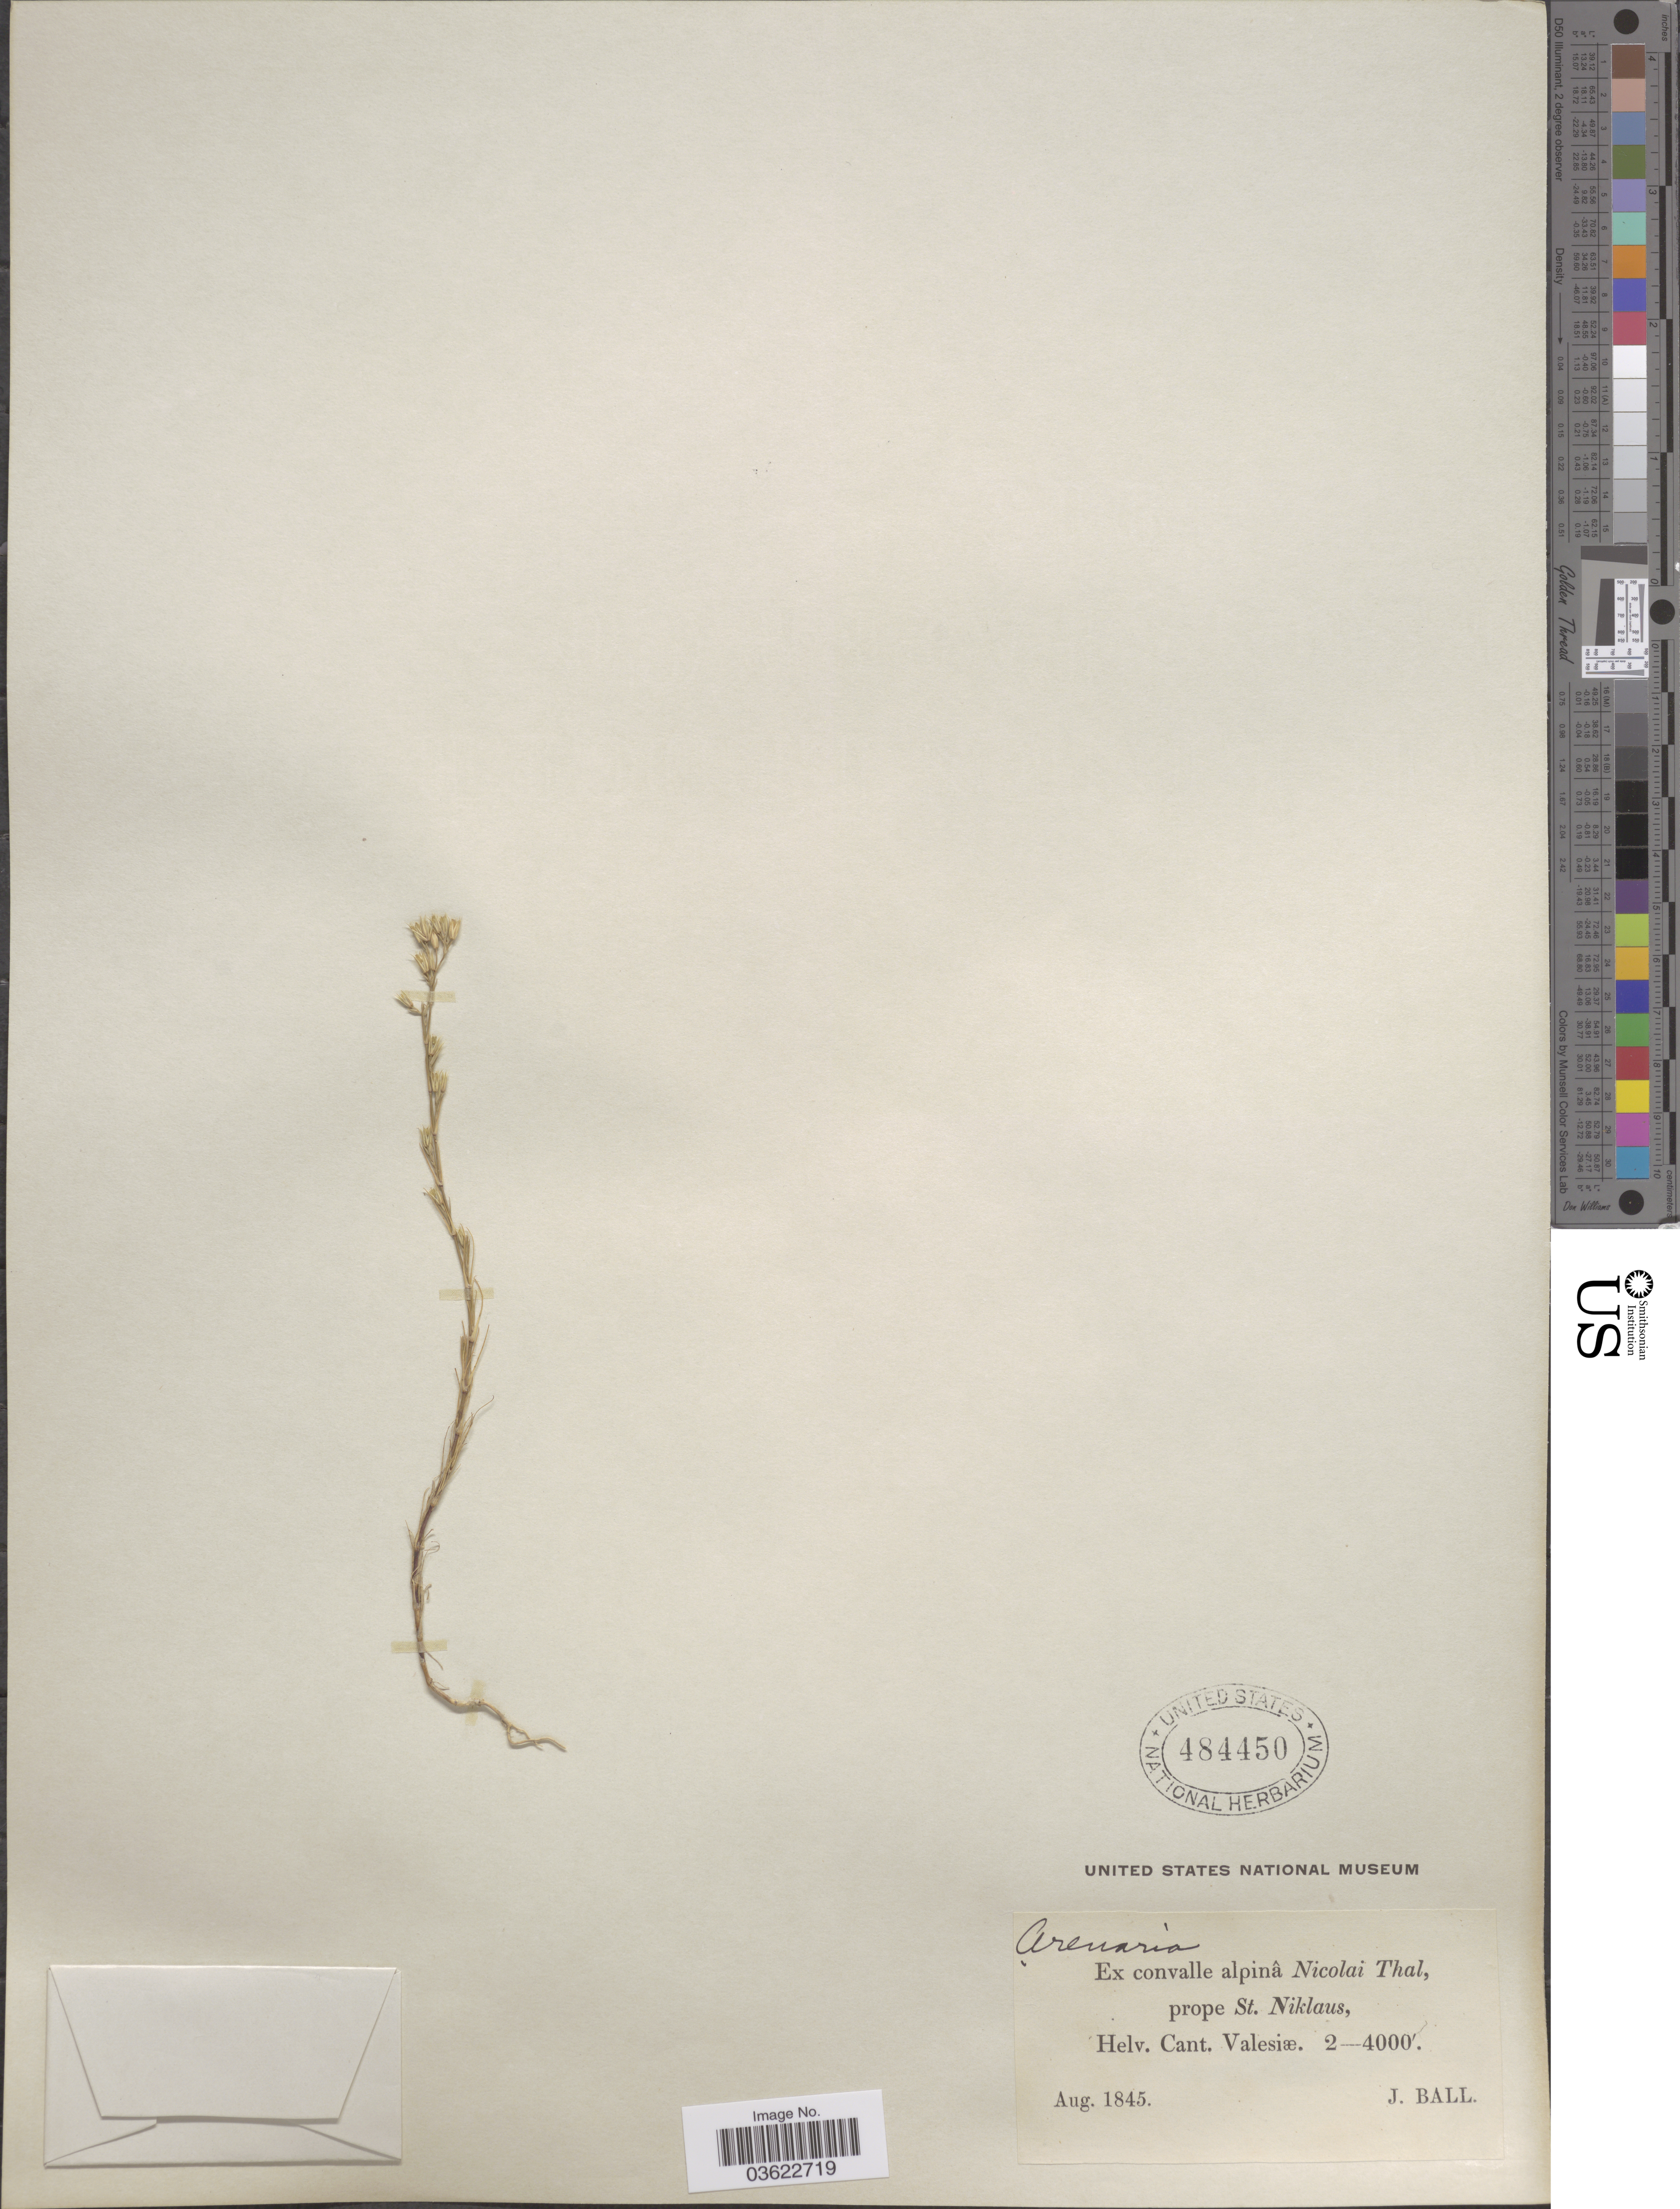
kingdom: Plantae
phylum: Tracheophyta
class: Magnoliopsida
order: Caryophyllales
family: Caryophyllaceae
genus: Arenaria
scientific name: Arenaria sp.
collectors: J. Ball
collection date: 1845-08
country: Switzerland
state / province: Valais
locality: Ex convalle alpinâ Nicolai Thal, prope St. Niklaus, Helv. Cant. Valesiæ.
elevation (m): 610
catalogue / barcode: US 484450